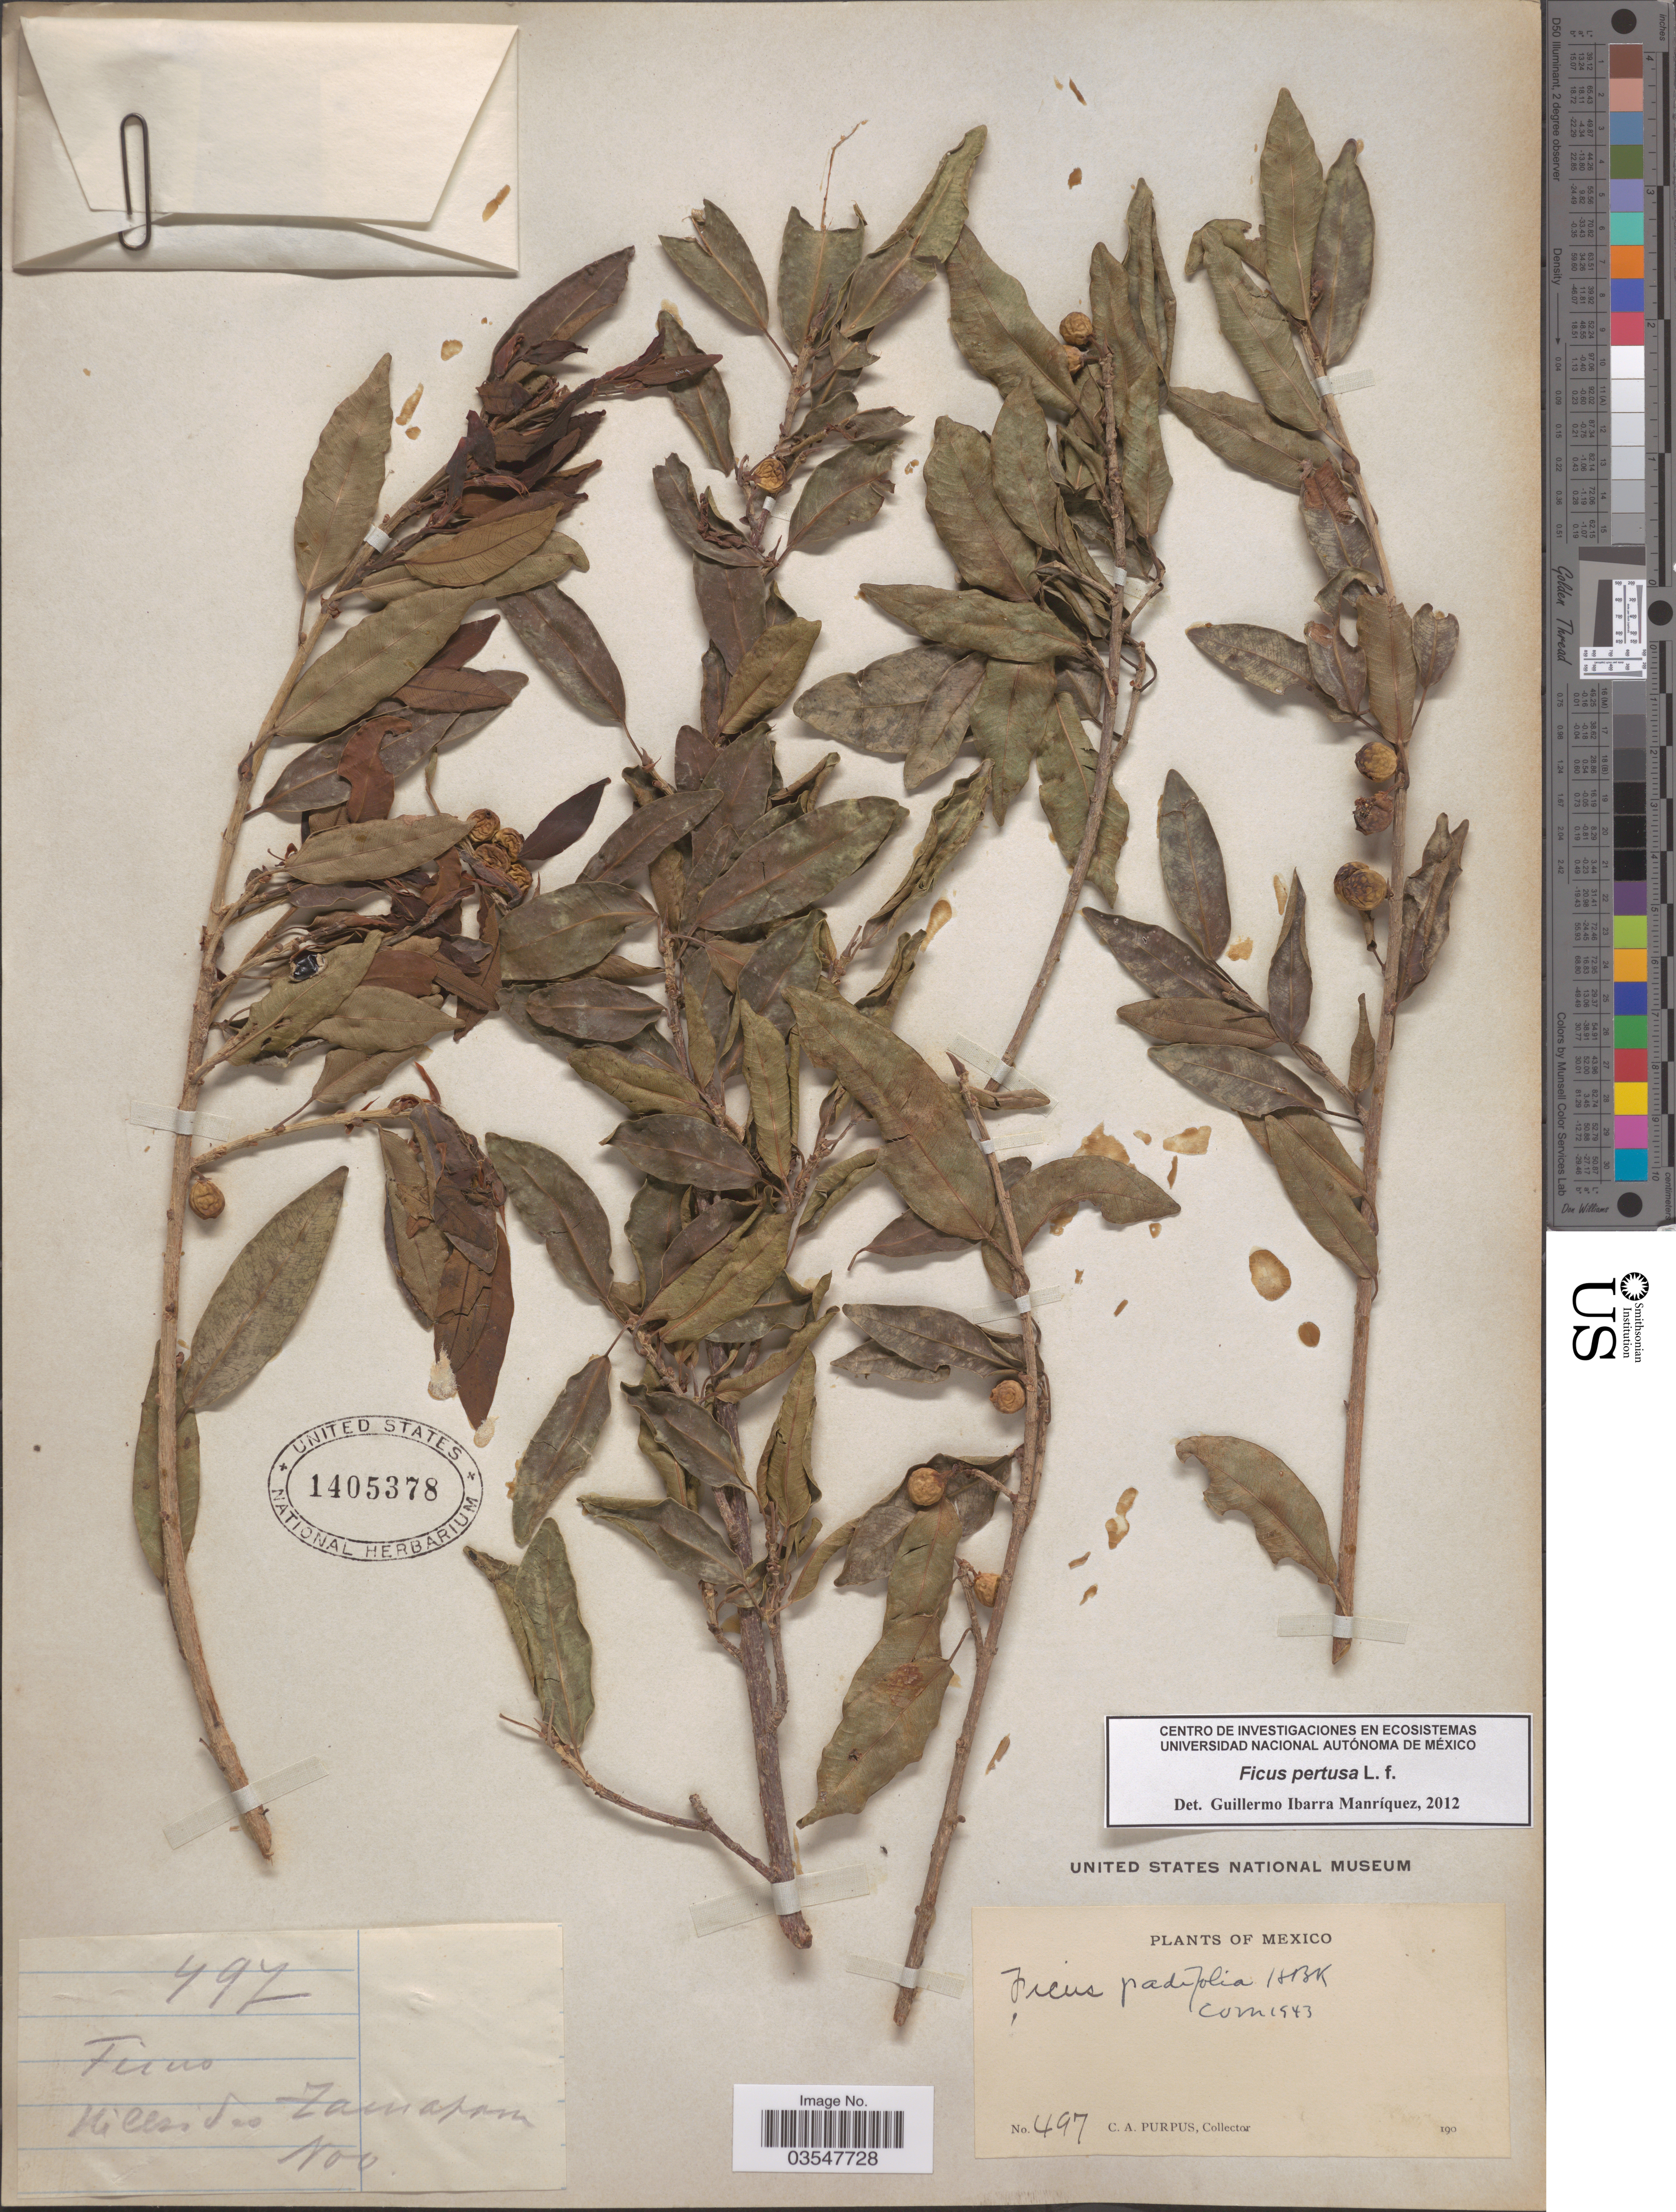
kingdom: Plantae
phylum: Tracheophyta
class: Magnoliopsida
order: Rosales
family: Moraceae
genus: Ficus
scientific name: Ficus pertusa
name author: L. f.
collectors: C. A. Purpus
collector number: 497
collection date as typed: Nov 190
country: Mexico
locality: Hillsides Zacuapan.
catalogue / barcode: US 1405378